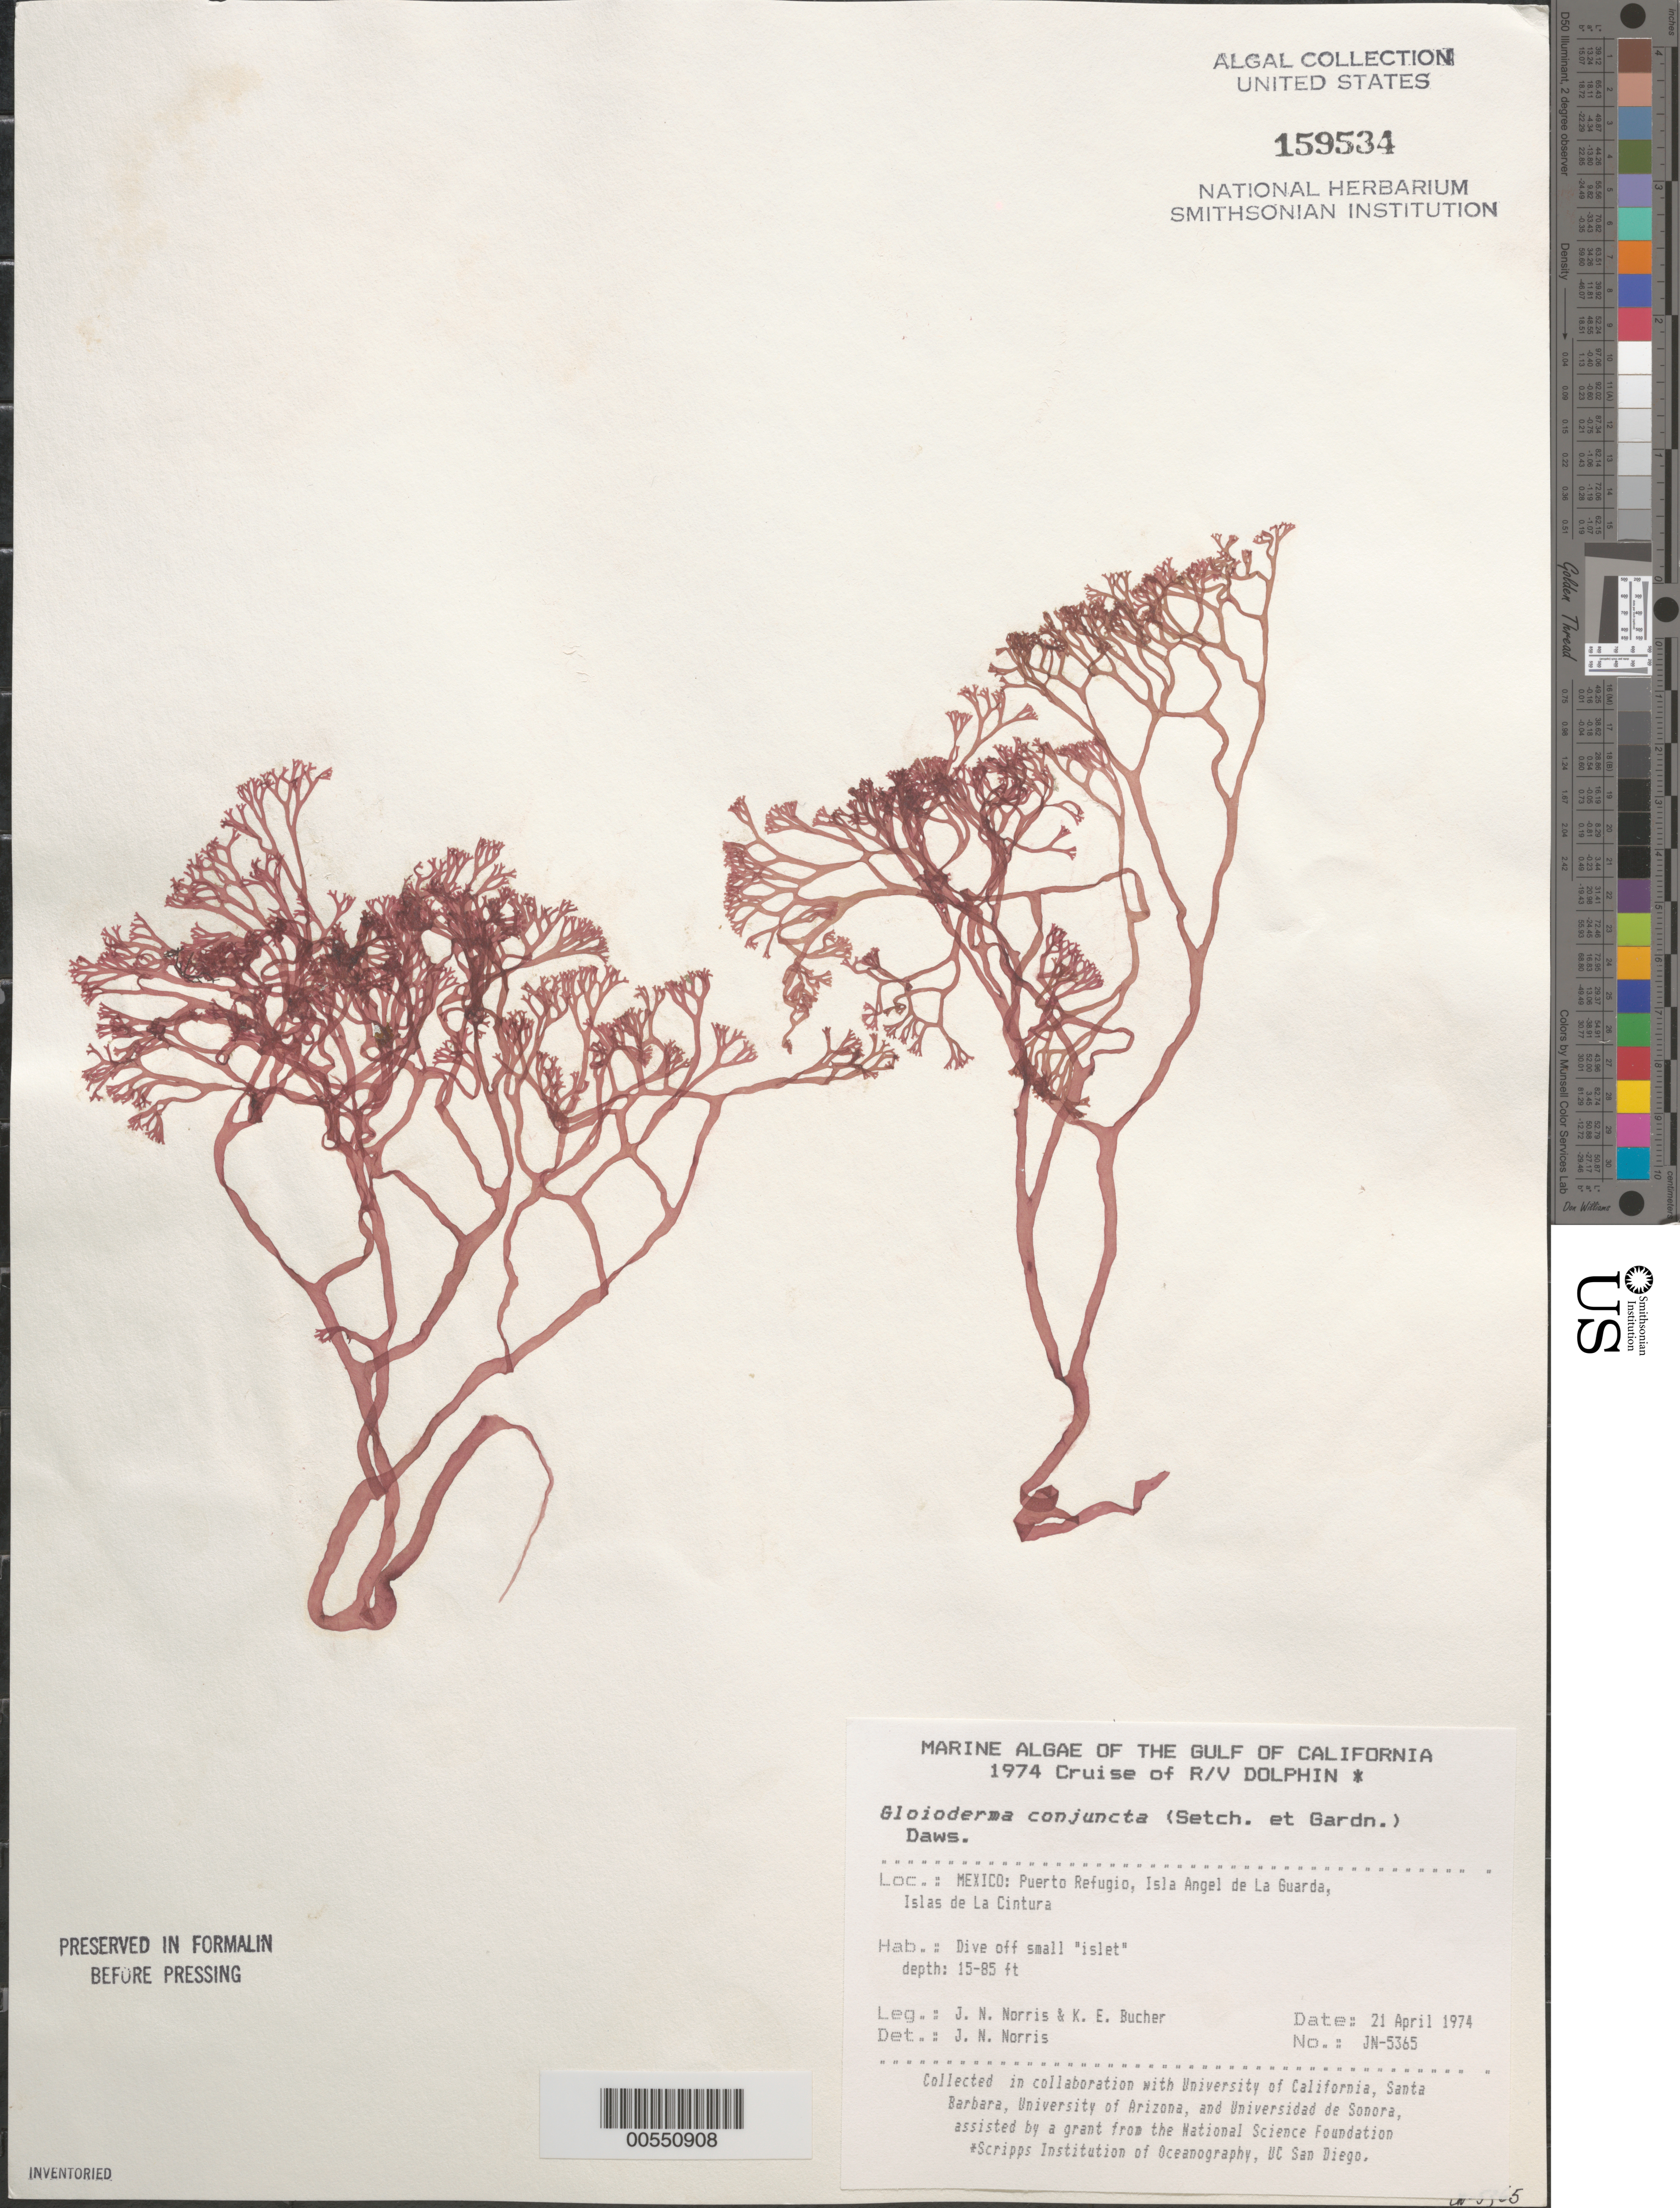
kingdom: Plantae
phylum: Rhodophyta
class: Florideophyceae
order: Rhodymeniales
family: Faucheaceae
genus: Gloioderma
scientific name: Gloioderma conjuncta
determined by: Norris, James N.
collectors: J. N. Norris & K. E. Bucher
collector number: JN-5365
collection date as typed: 21 Apr 1974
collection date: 1974-04-21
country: Mexico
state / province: Baja California Norte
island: Isla Angel de la Guarda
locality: Puerto Refugio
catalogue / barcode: US 159534